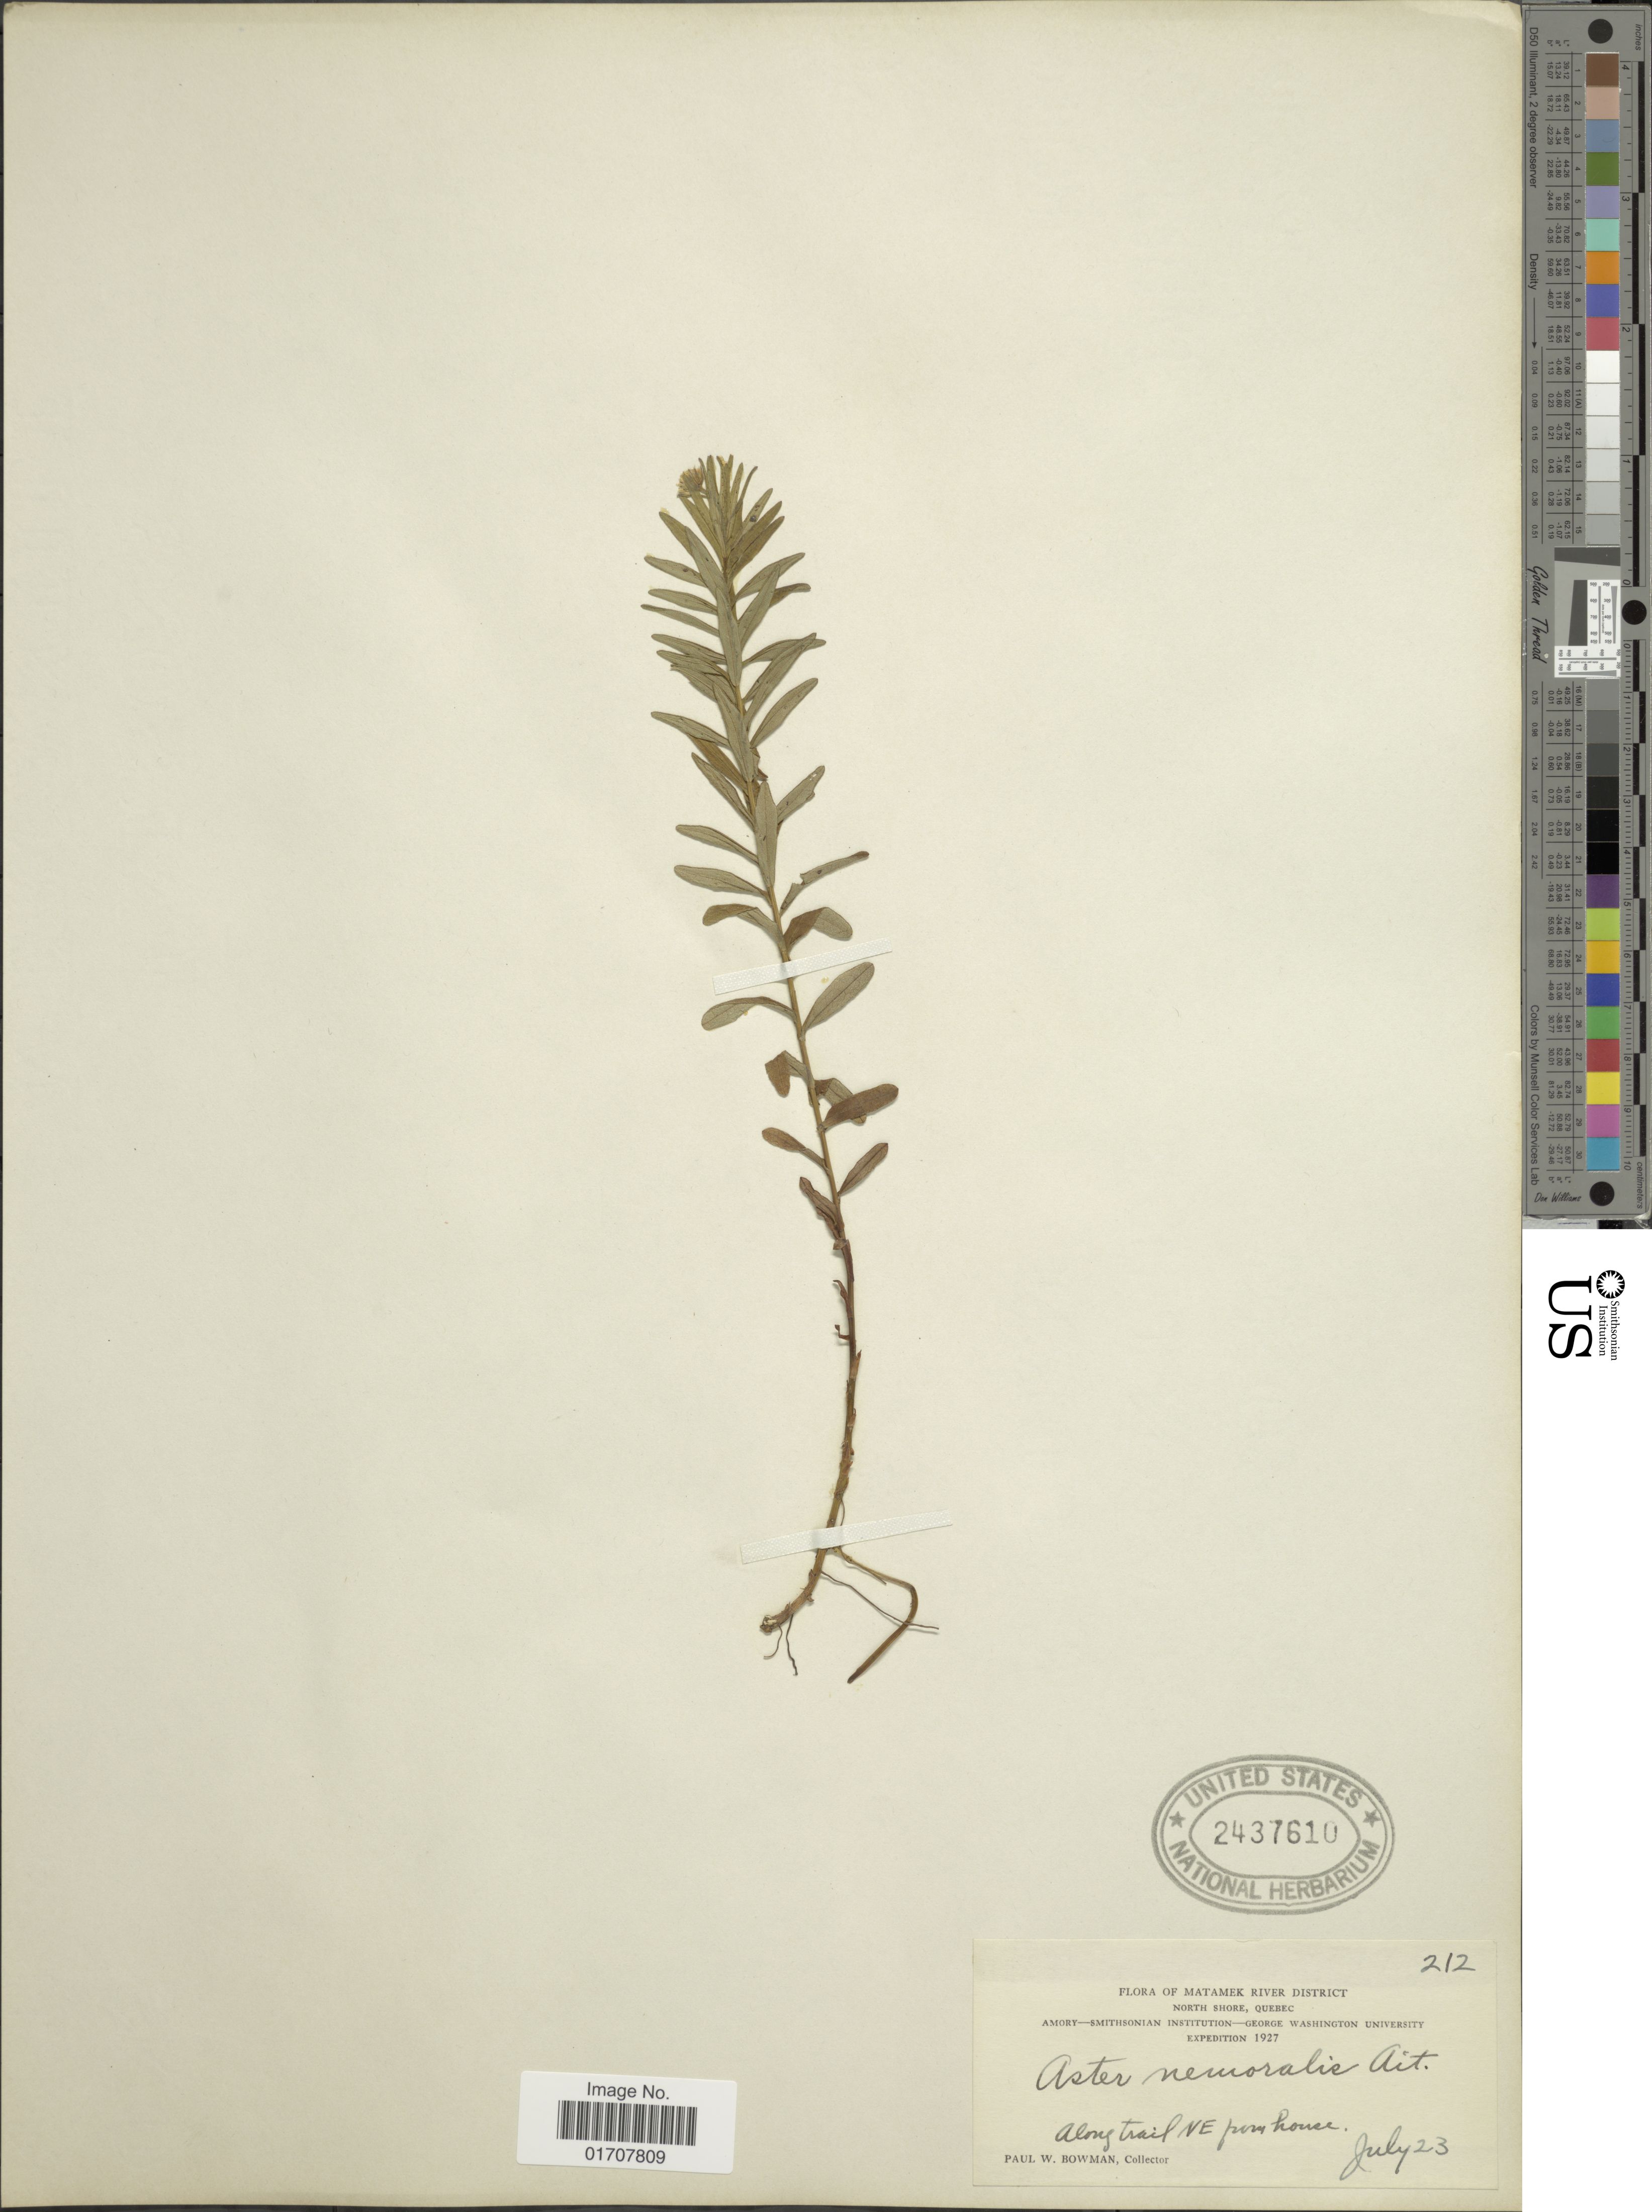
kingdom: Plantae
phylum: Tracheophyta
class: Magnoliopsida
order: Asterales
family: Asteraceae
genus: Oclemena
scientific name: Oclemena nemoralis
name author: (Aiton) Greene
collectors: P. Bowman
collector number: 212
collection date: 1927-07-23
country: Canada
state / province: Quebec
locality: Matamek River District, North Shore, Along trail NE from house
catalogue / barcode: US 2437610